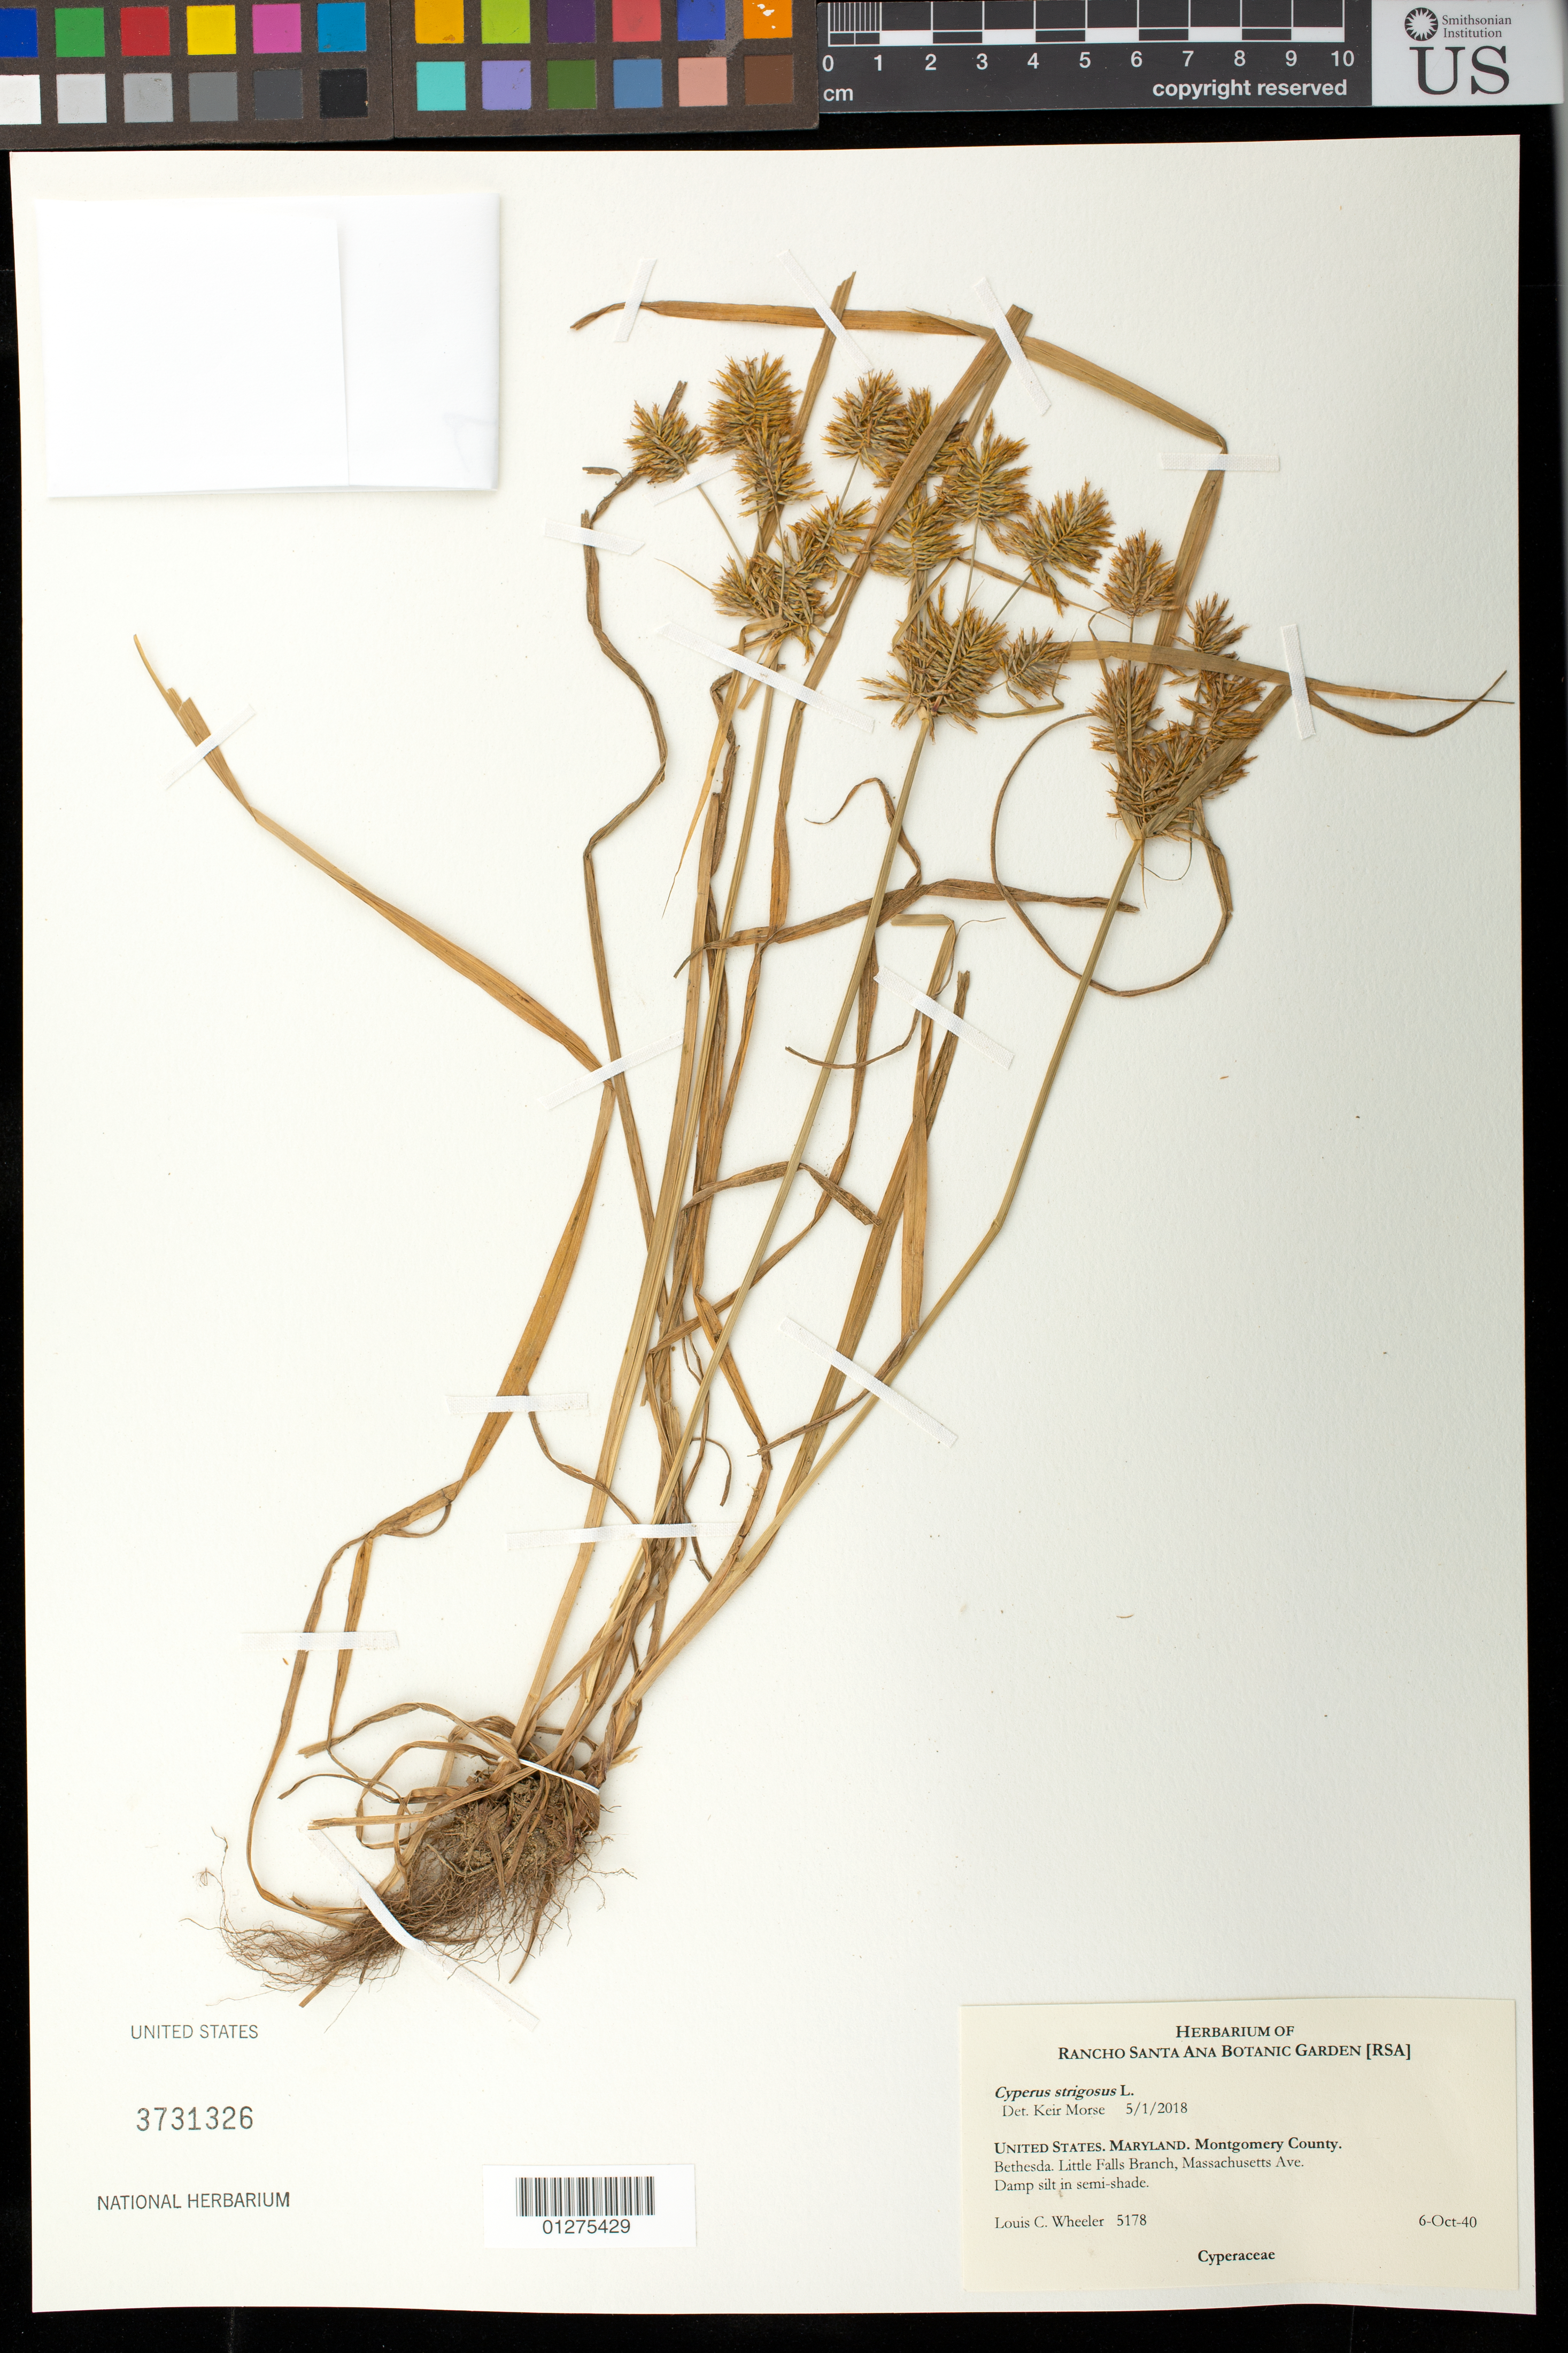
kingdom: Plantae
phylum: Tracheophyta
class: Liliopsida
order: Poales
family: Cyperaceae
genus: Cyperus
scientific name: Cyperus strigosus L.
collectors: L. C. Wheeler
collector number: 5178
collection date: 1940-10-06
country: United States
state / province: Maryland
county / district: Montgomery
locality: Bethesda. Little Falls Branch, Massachusetts Ave. Damp silt in semi- shade.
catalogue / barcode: US 3731326